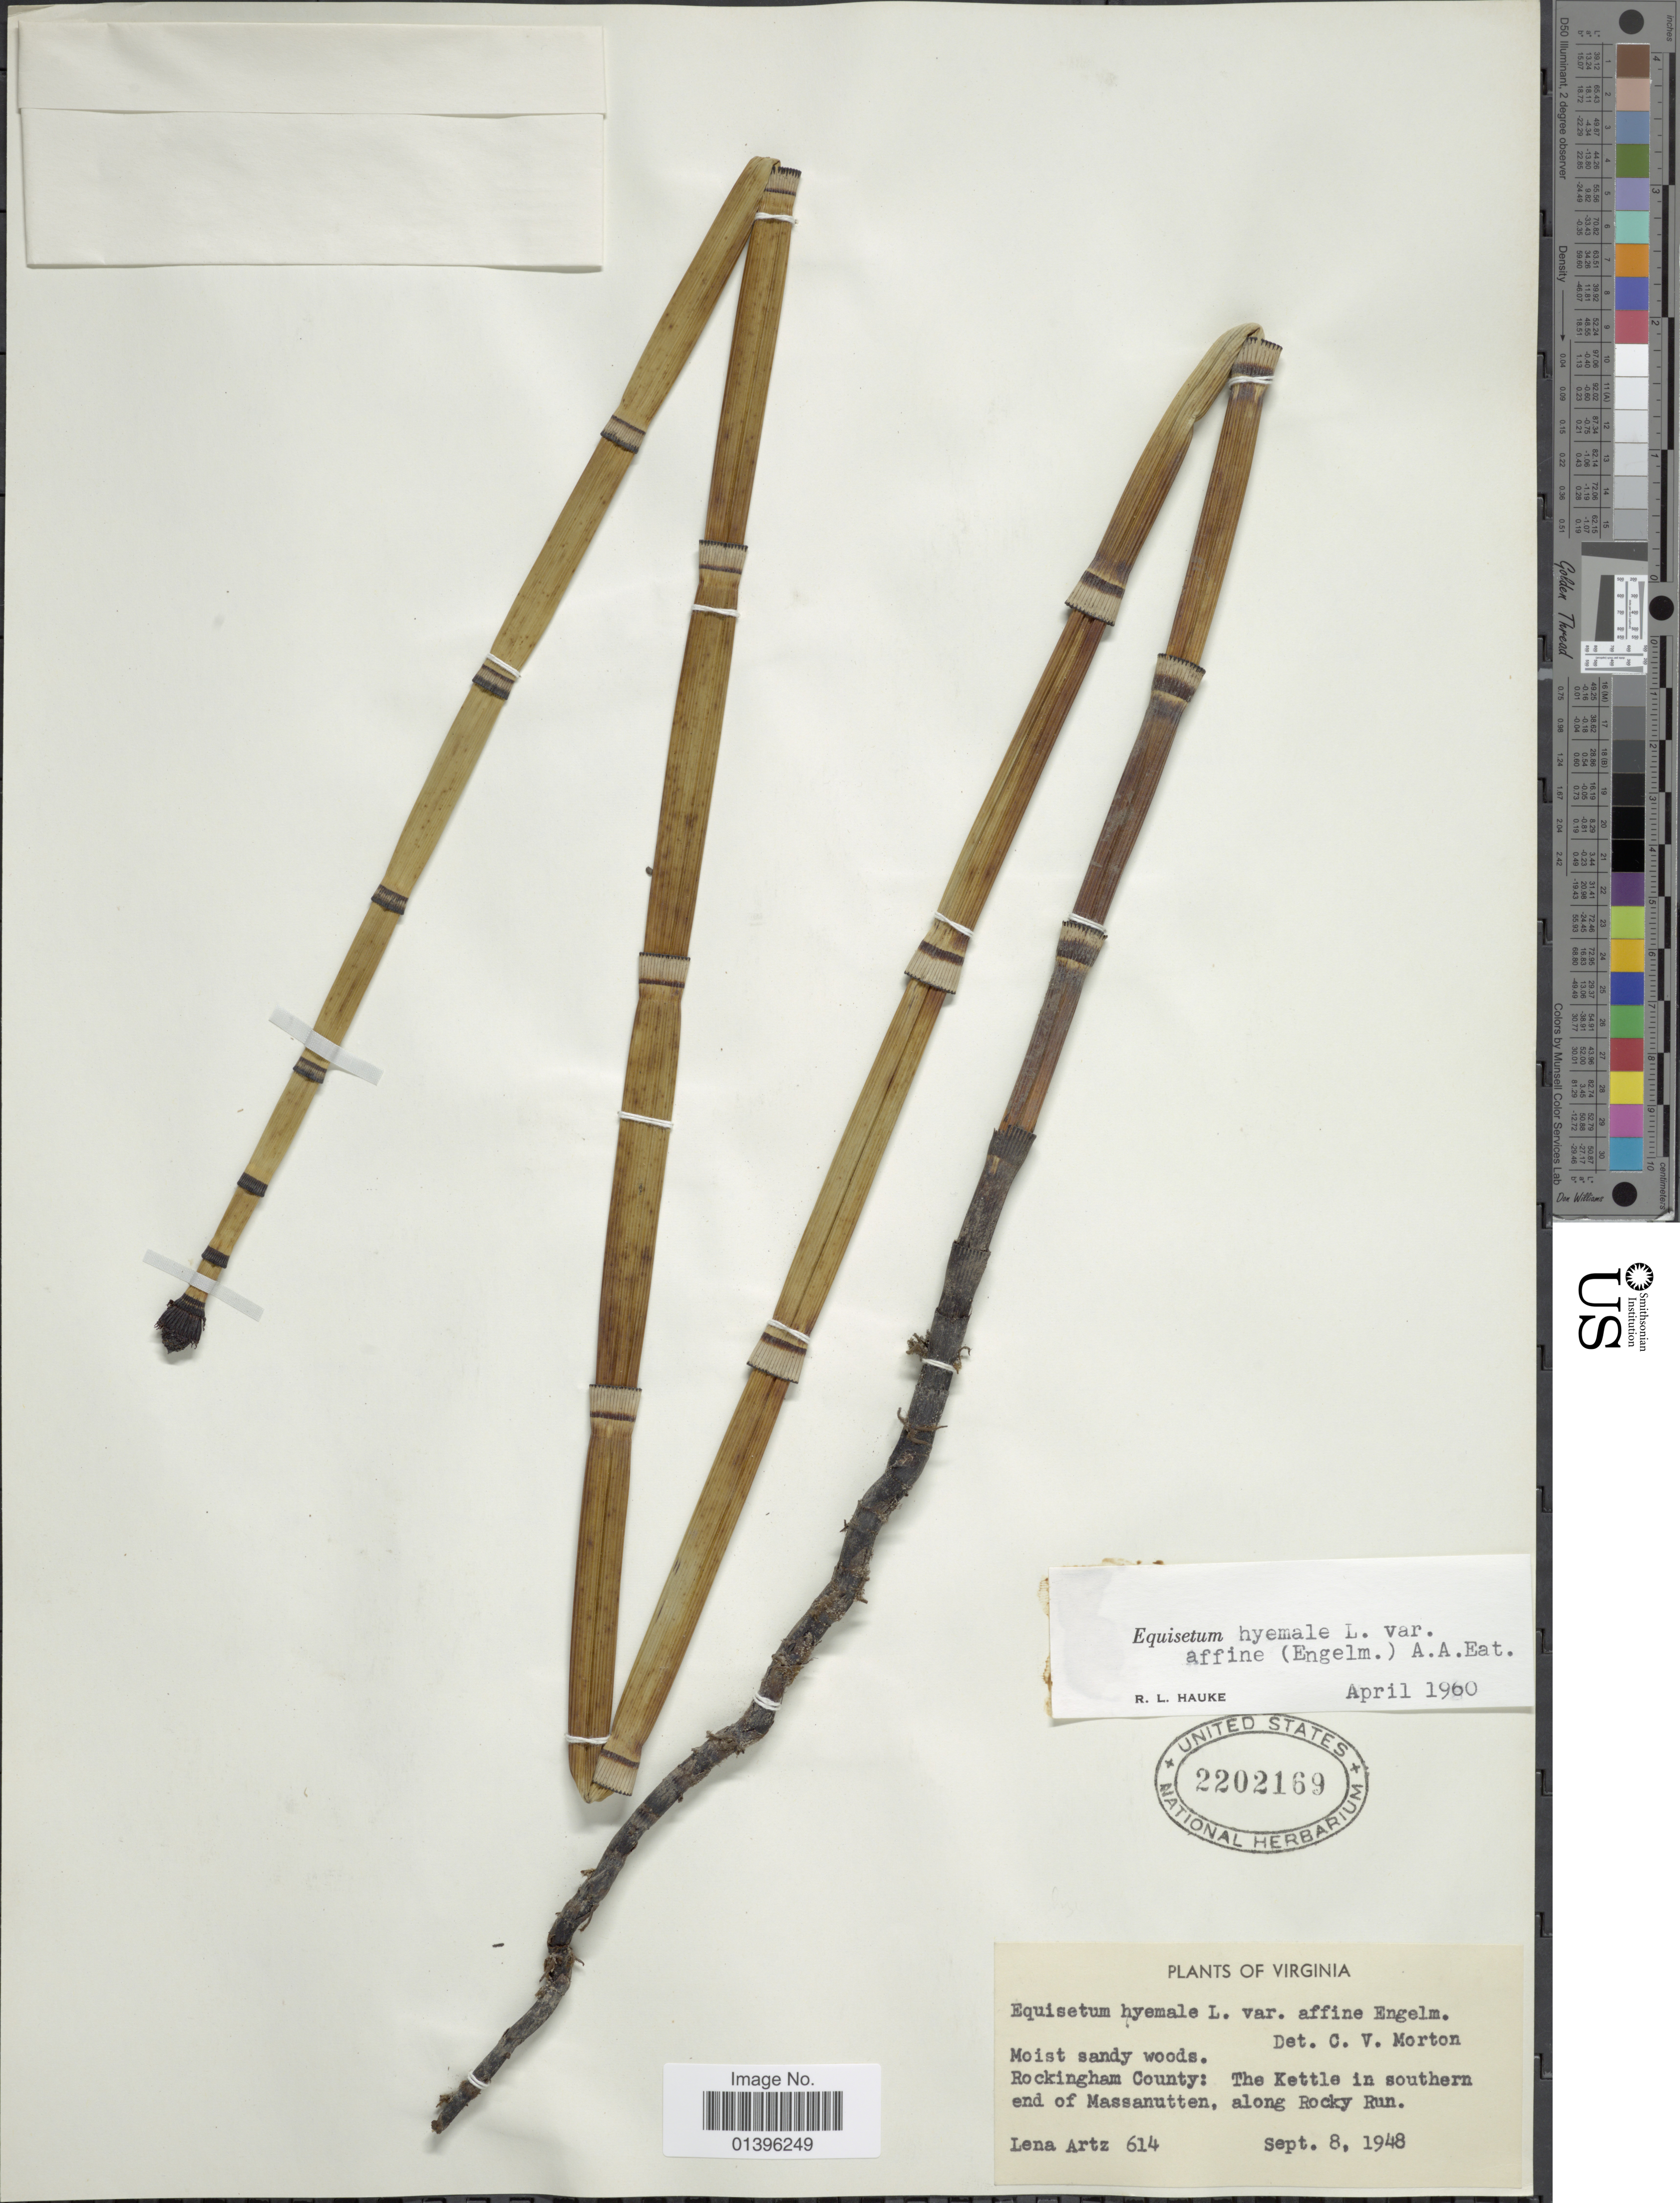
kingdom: Plantae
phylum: Tracheophyta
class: Polypodiopsida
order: Equisetales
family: Equisetaceae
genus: Equisetum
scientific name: Equisetum hyemale var. affine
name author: (Engelm.) A.A. Eaton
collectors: L. Artz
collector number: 614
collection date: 1948-09-08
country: United States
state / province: Virginia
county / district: Rockingham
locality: Rockingham County: The Kettle in southern end of Massanutten, along Rocky Run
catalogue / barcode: US 2202169